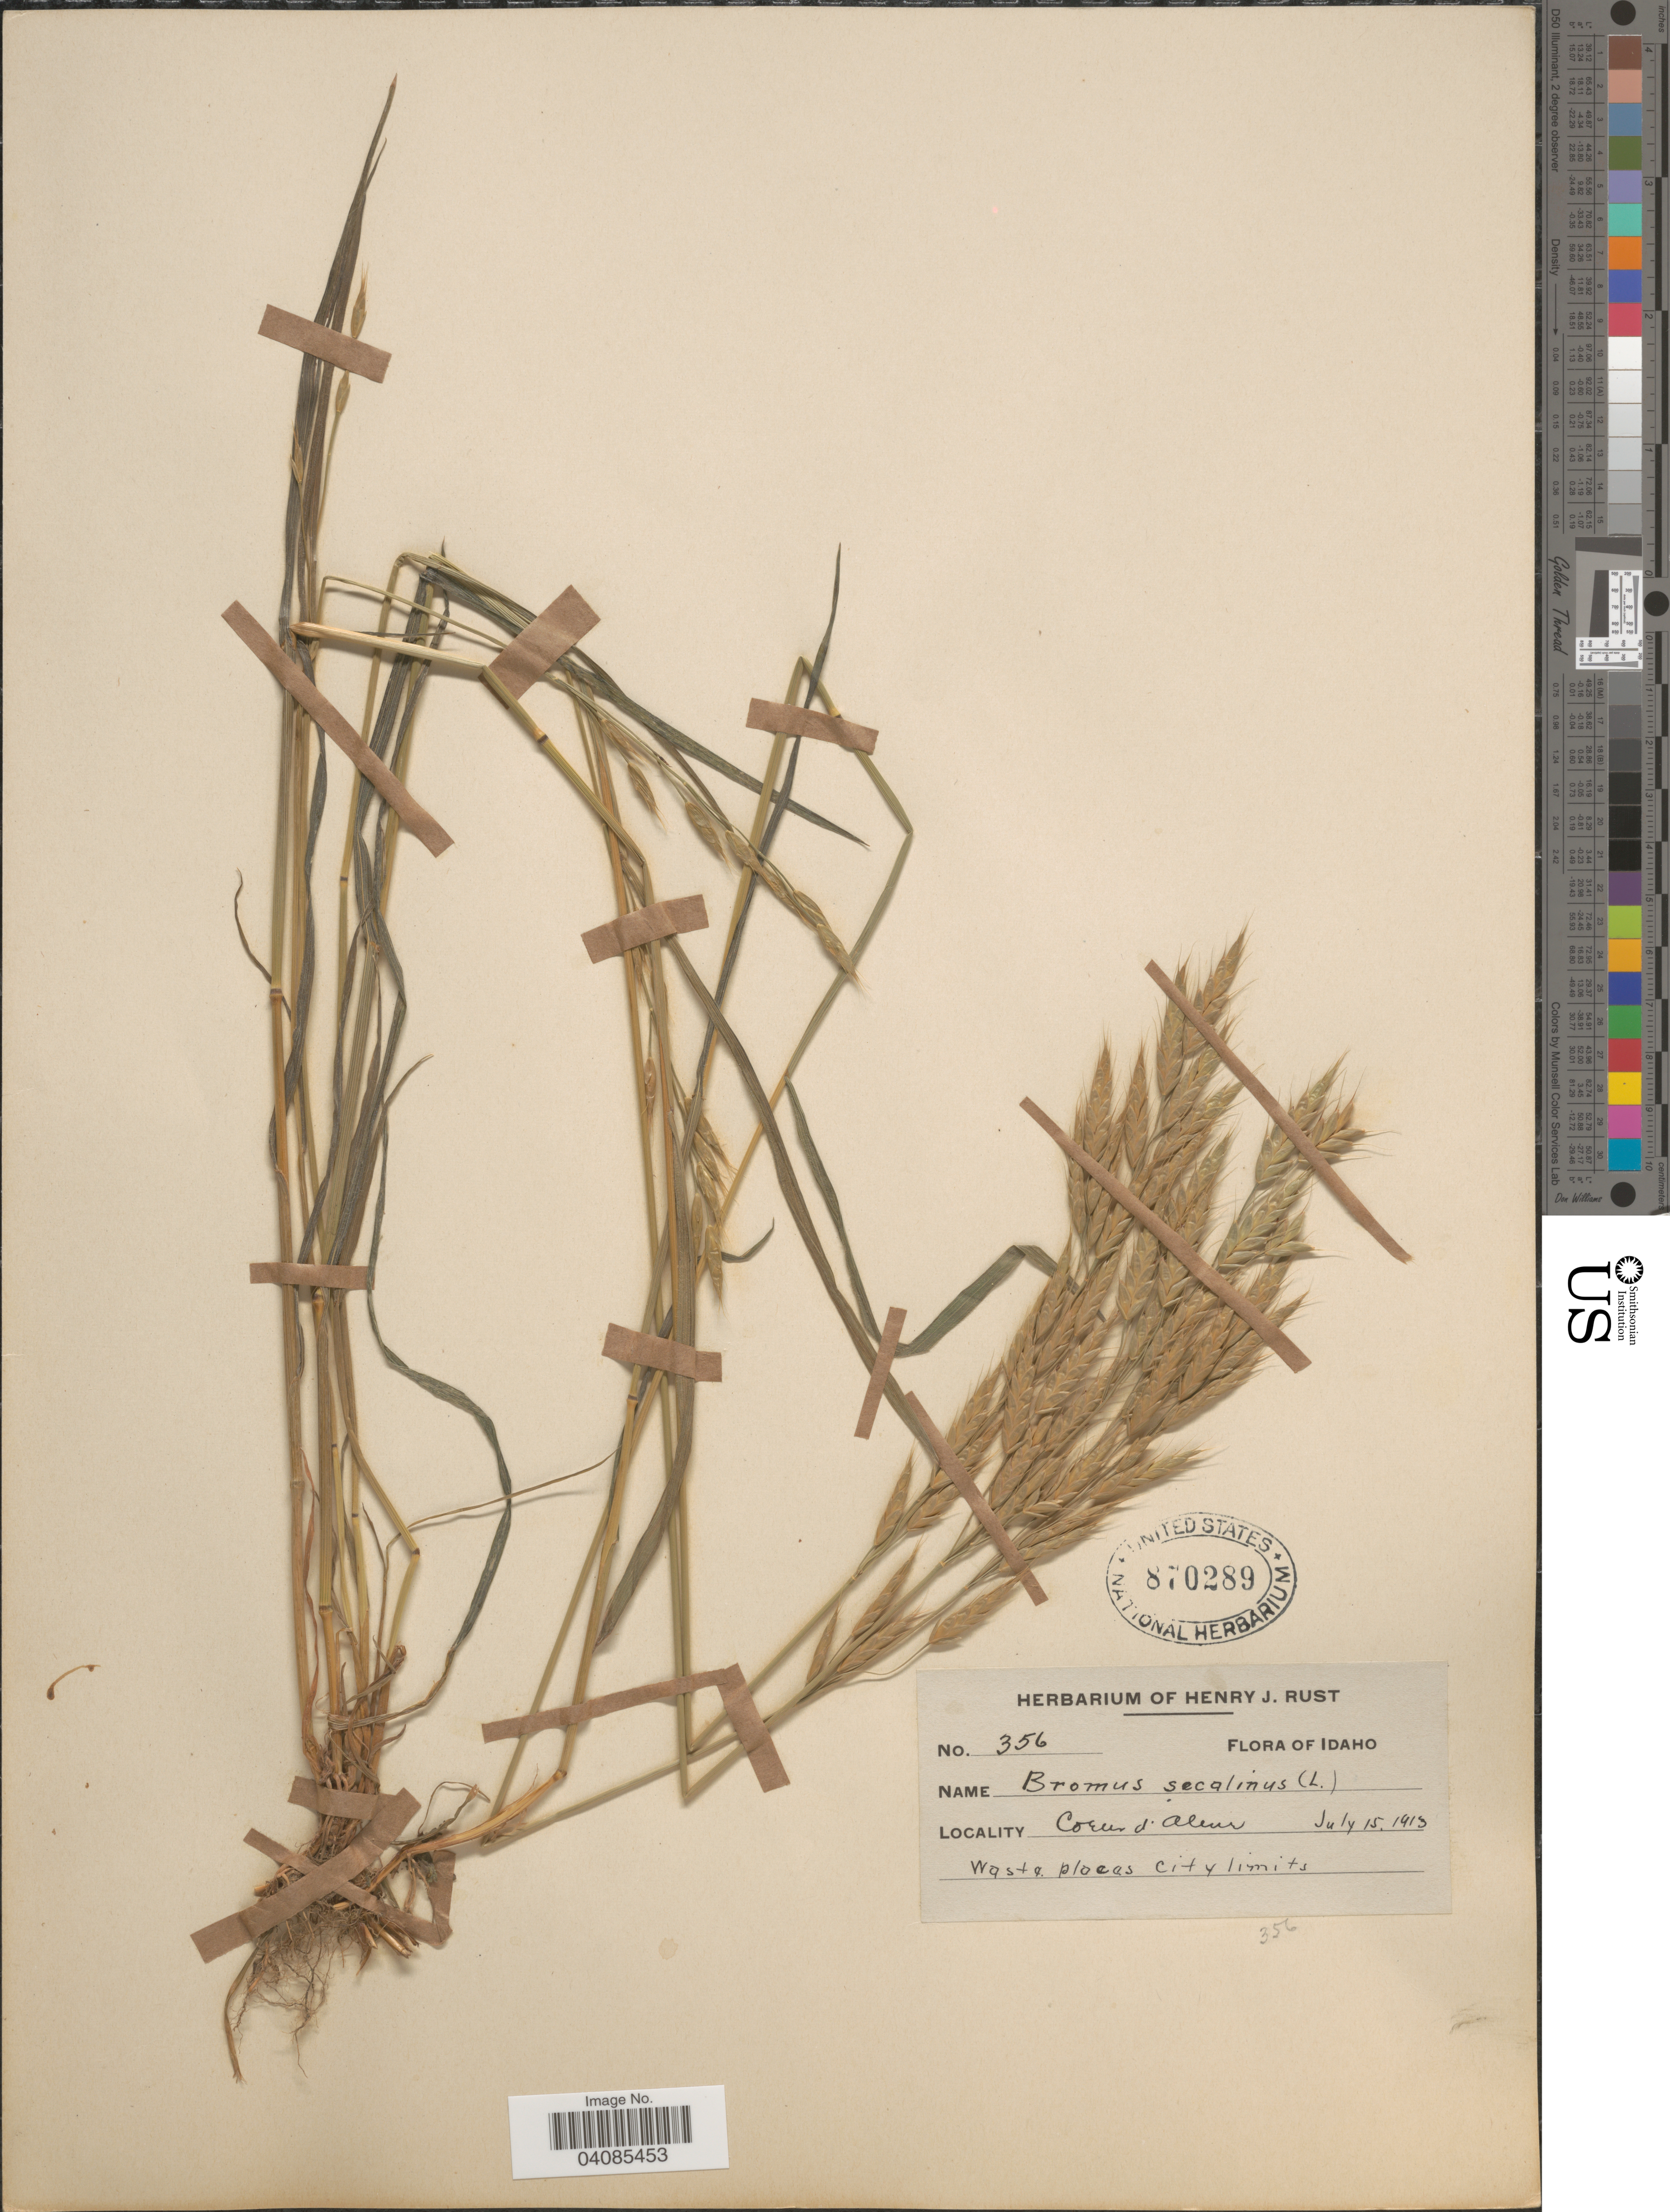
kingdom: Plantae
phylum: Tracheophyta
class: Liliopsida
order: Poales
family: Poaceae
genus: Bromus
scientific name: Bromus secalinus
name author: L.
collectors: ex herb. Henry J. Rust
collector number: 356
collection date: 1913-07-15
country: United States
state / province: Idaho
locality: Coeur d'Alene.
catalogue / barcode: US 870289